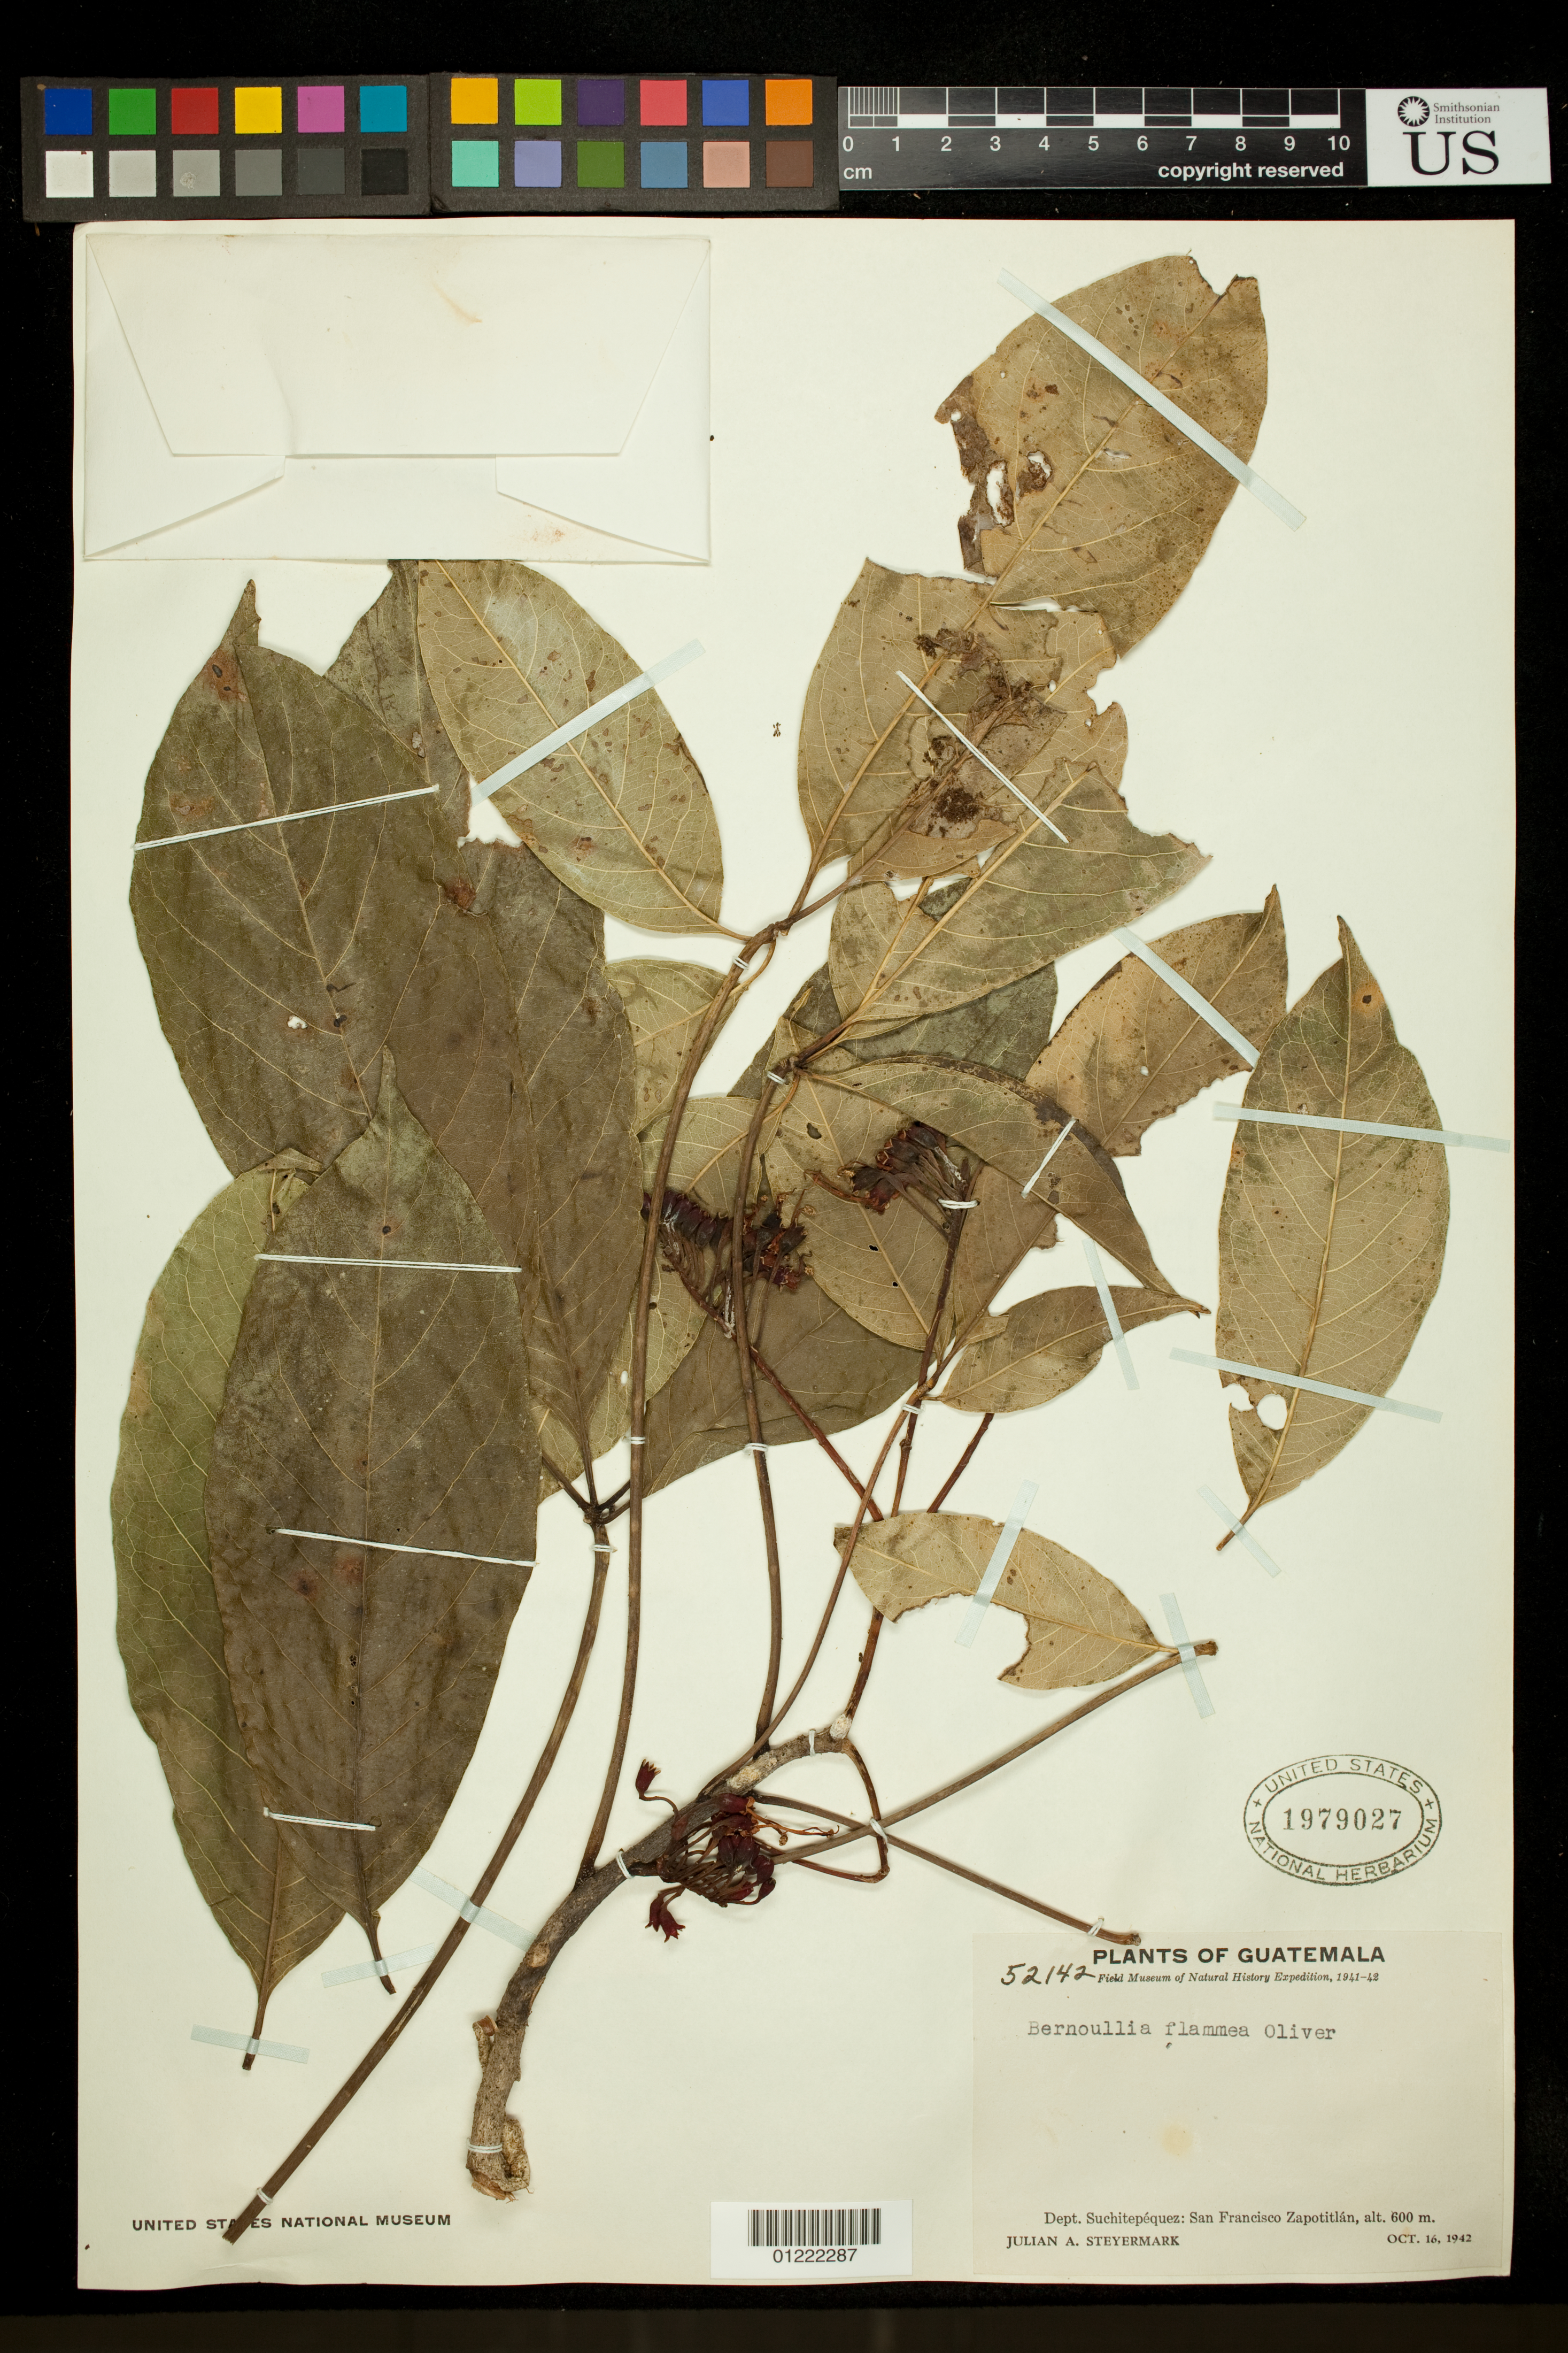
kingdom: Plantae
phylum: Tracheophyta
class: Magnoliopsida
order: Malvales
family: Malvaceae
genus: Bernoullia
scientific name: Bernoullia flammea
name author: Oliv.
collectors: Steyermark, --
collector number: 52142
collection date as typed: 10/16/1942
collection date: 1942-10-16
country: Guatemala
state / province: Suchitepéquez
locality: Dept Suchitepéquez: San Francisco Zapotitlán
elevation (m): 600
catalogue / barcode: US 1979027